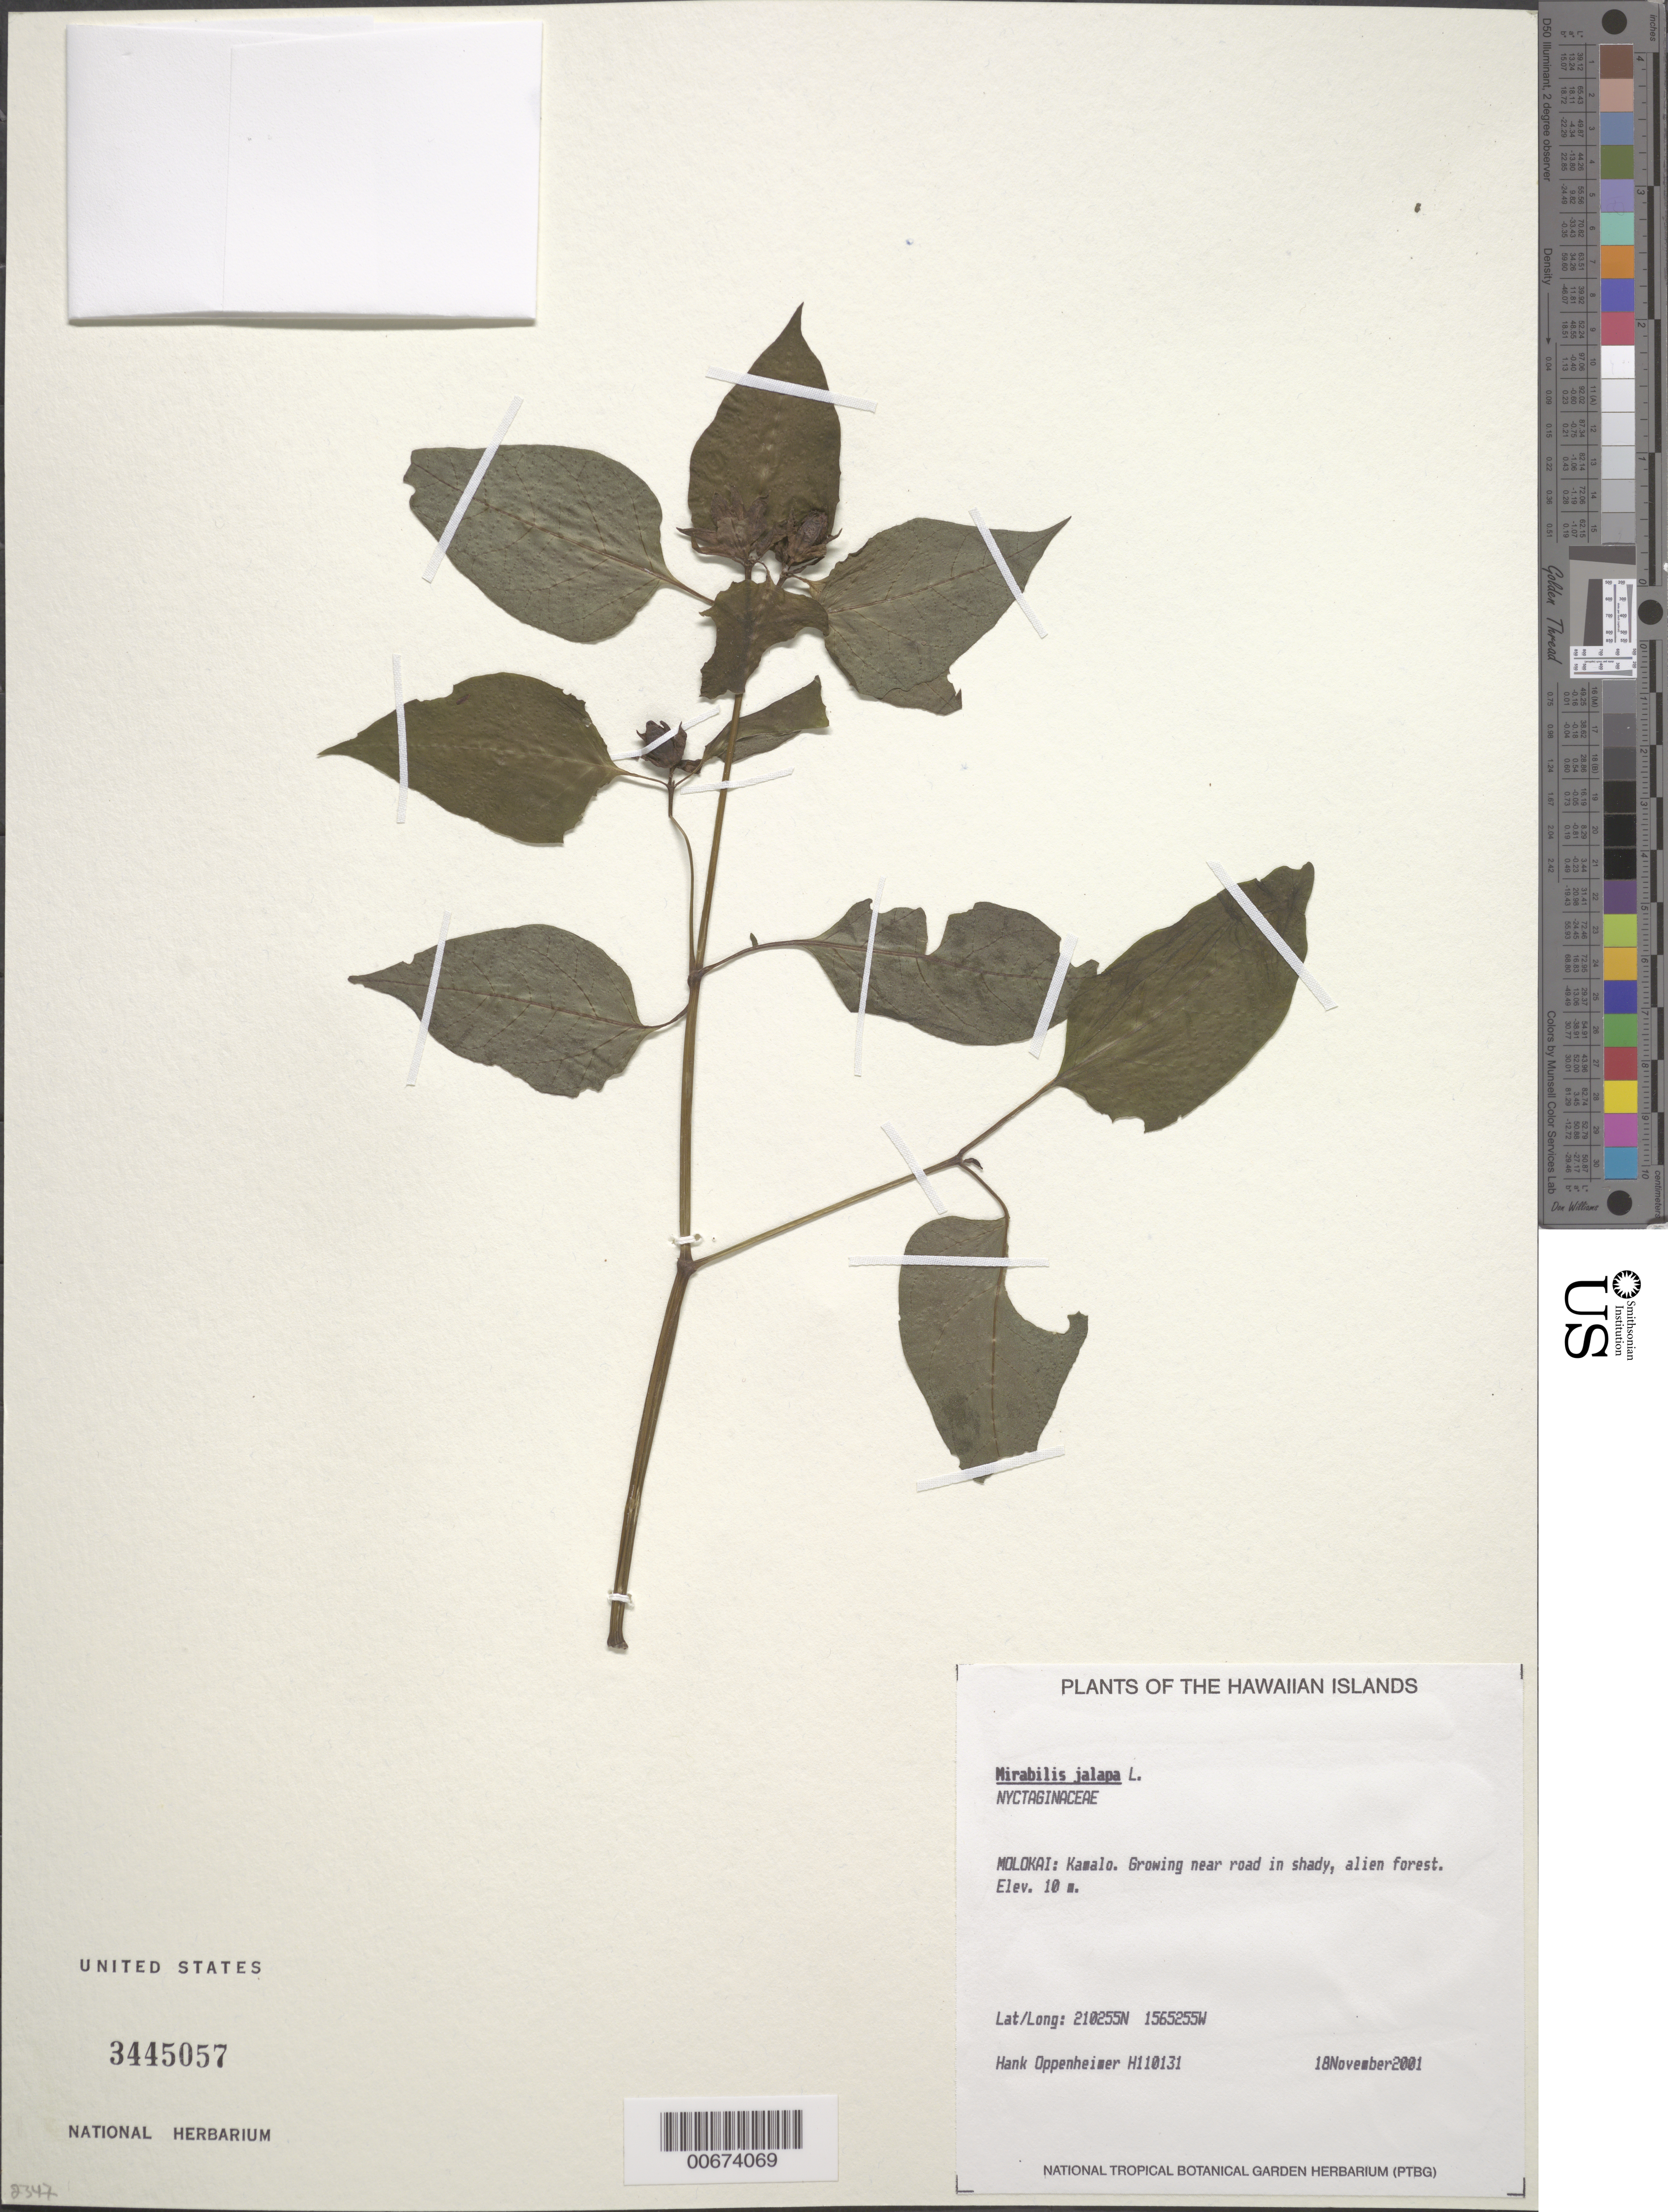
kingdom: Plantae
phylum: Tracheophyta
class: Magnoliopsida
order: Caryophyllales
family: Nyctaginaceae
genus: Mirabilis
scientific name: Mirabilis jalapa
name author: L.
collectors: H. L. Oppenheimer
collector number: H110131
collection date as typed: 18 Nov 2001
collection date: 2001-11-18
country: United States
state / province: Hawaii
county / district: Maui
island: Moloka'i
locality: Kamalo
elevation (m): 10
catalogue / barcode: US 3445057